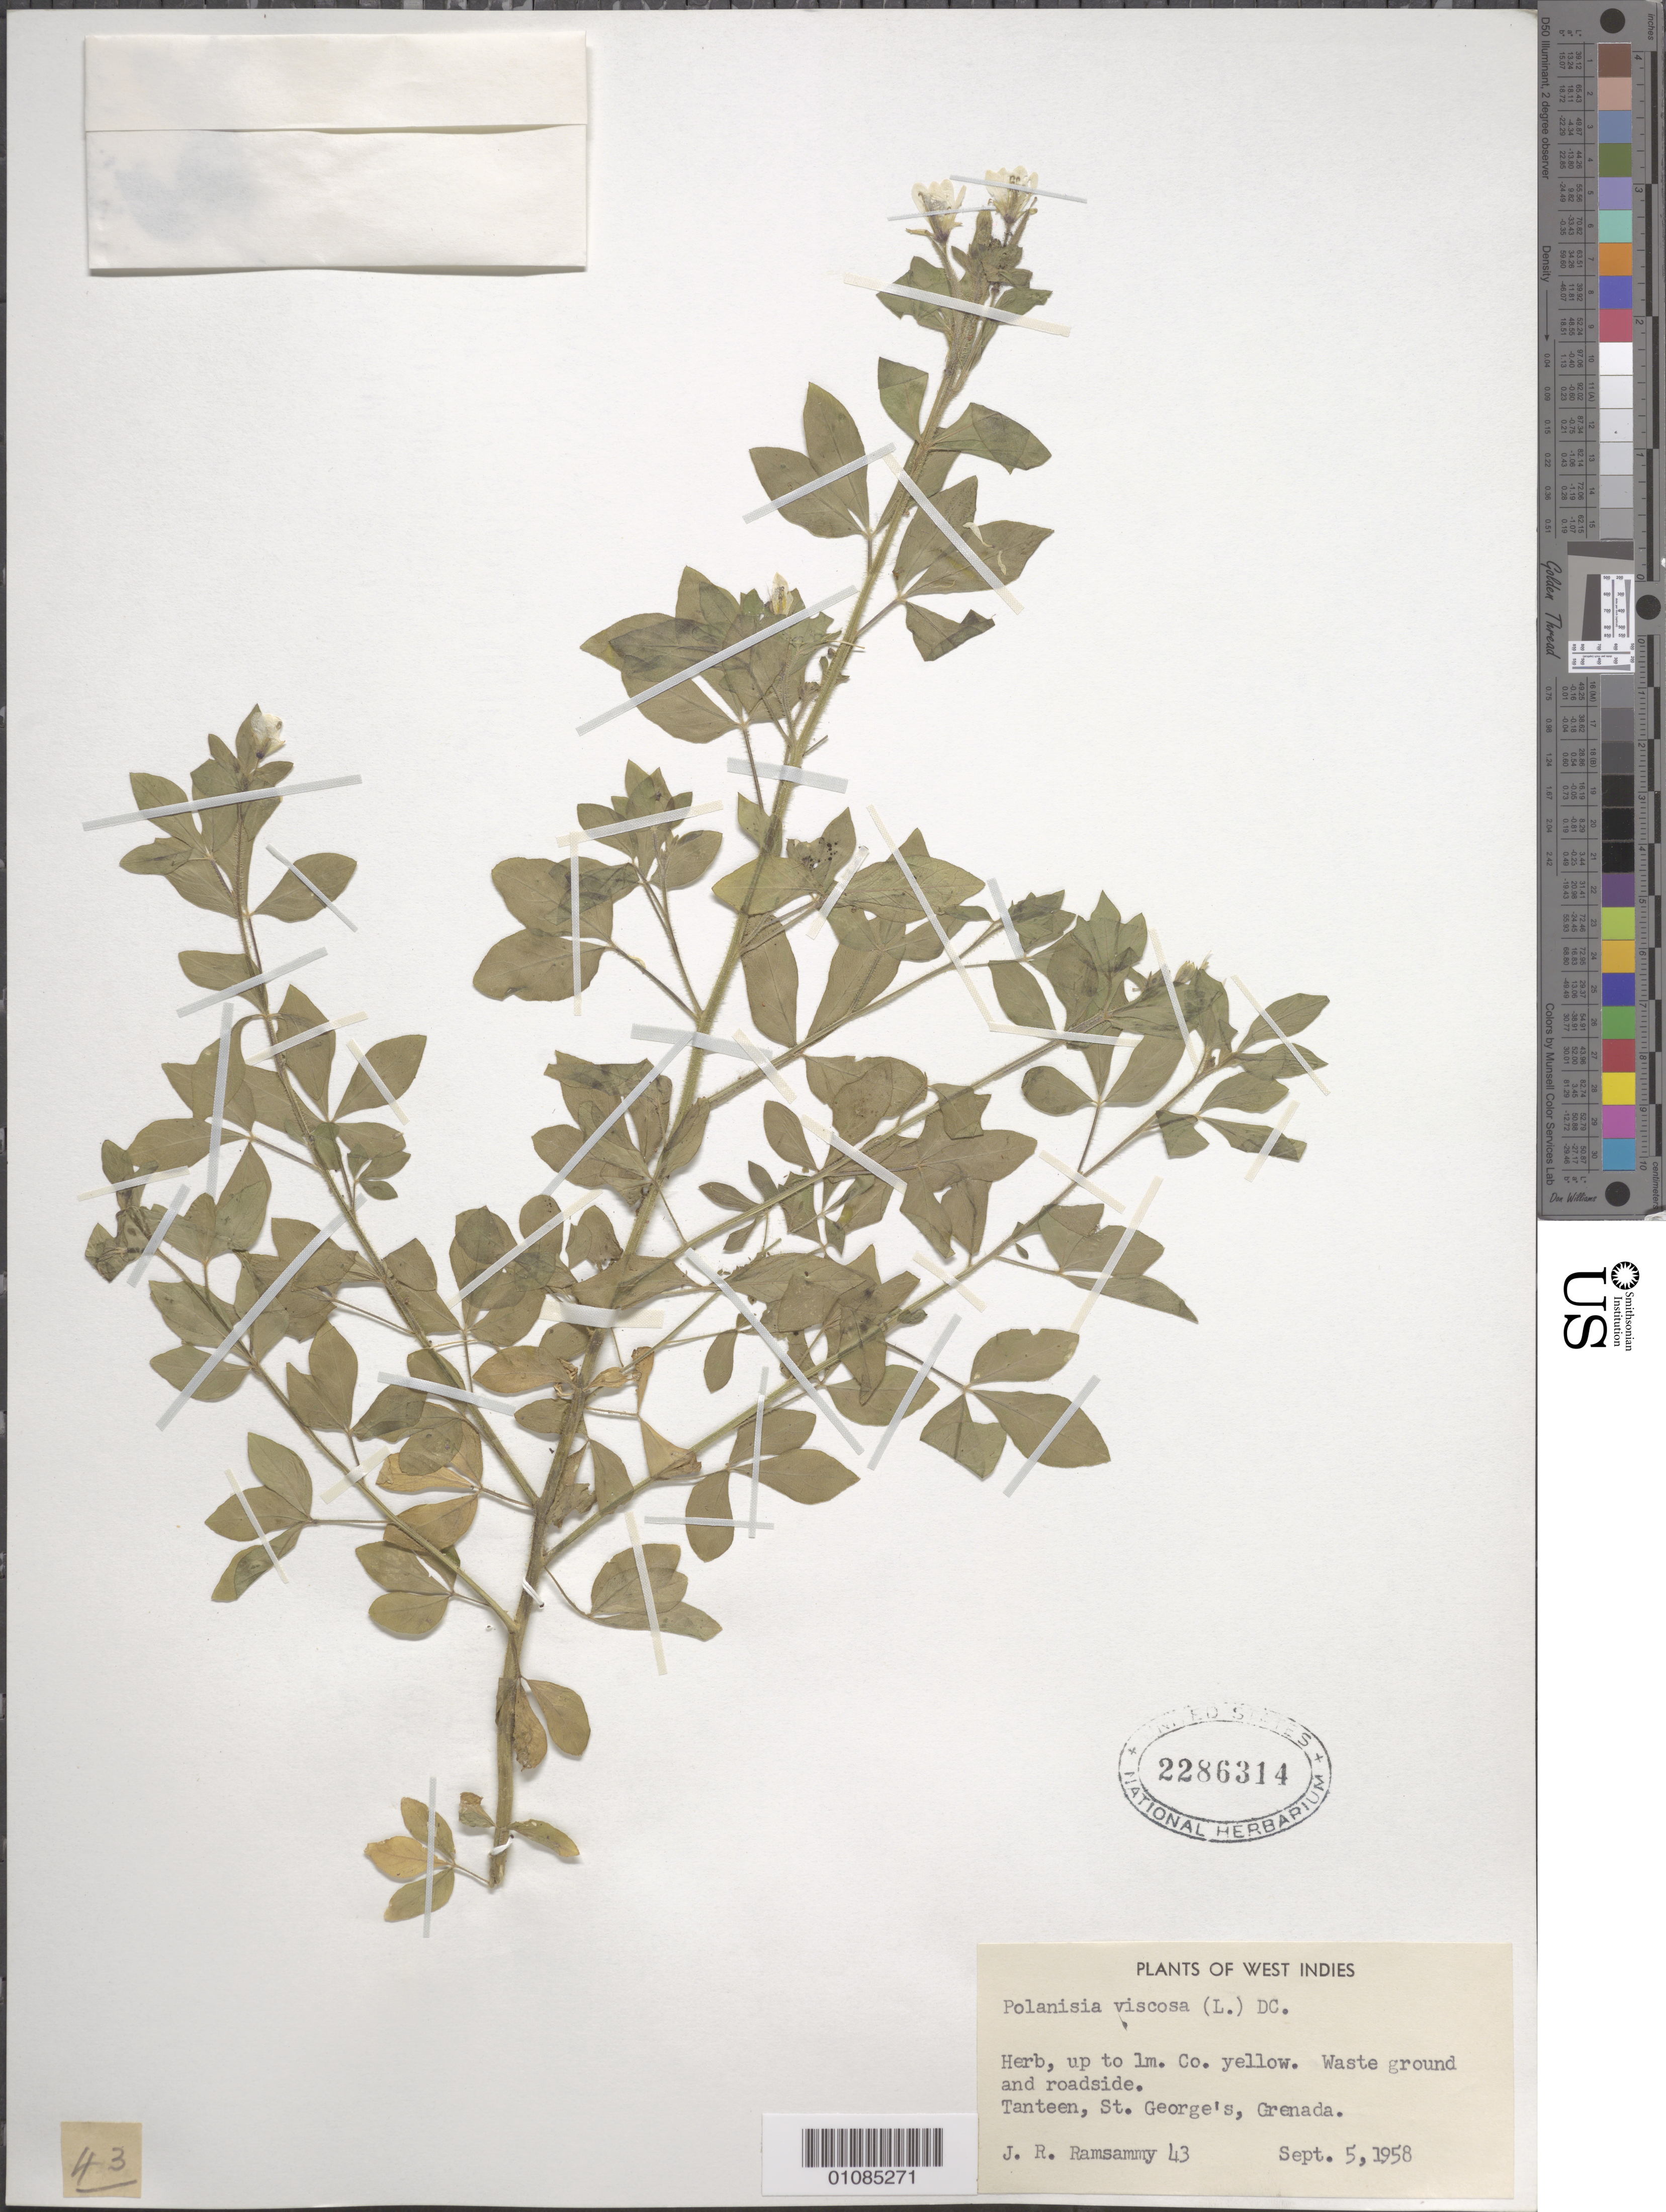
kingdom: Plantae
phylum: Tracheophyta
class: Magnoliopsida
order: Brassicales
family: Cleomaceae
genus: Arivela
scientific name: Arivela viscosa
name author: (L.) Raf.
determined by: Strong, M. T., (US), Smithsonian Institution - National Museum of Natural History (UNITED STATES)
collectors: J. Ramsammy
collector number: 43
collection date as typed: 05 Sep 1958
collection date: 1958-09-05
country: Grenada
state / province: Saint George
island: Grenada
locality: Tanteen.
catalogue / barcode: US 2286314